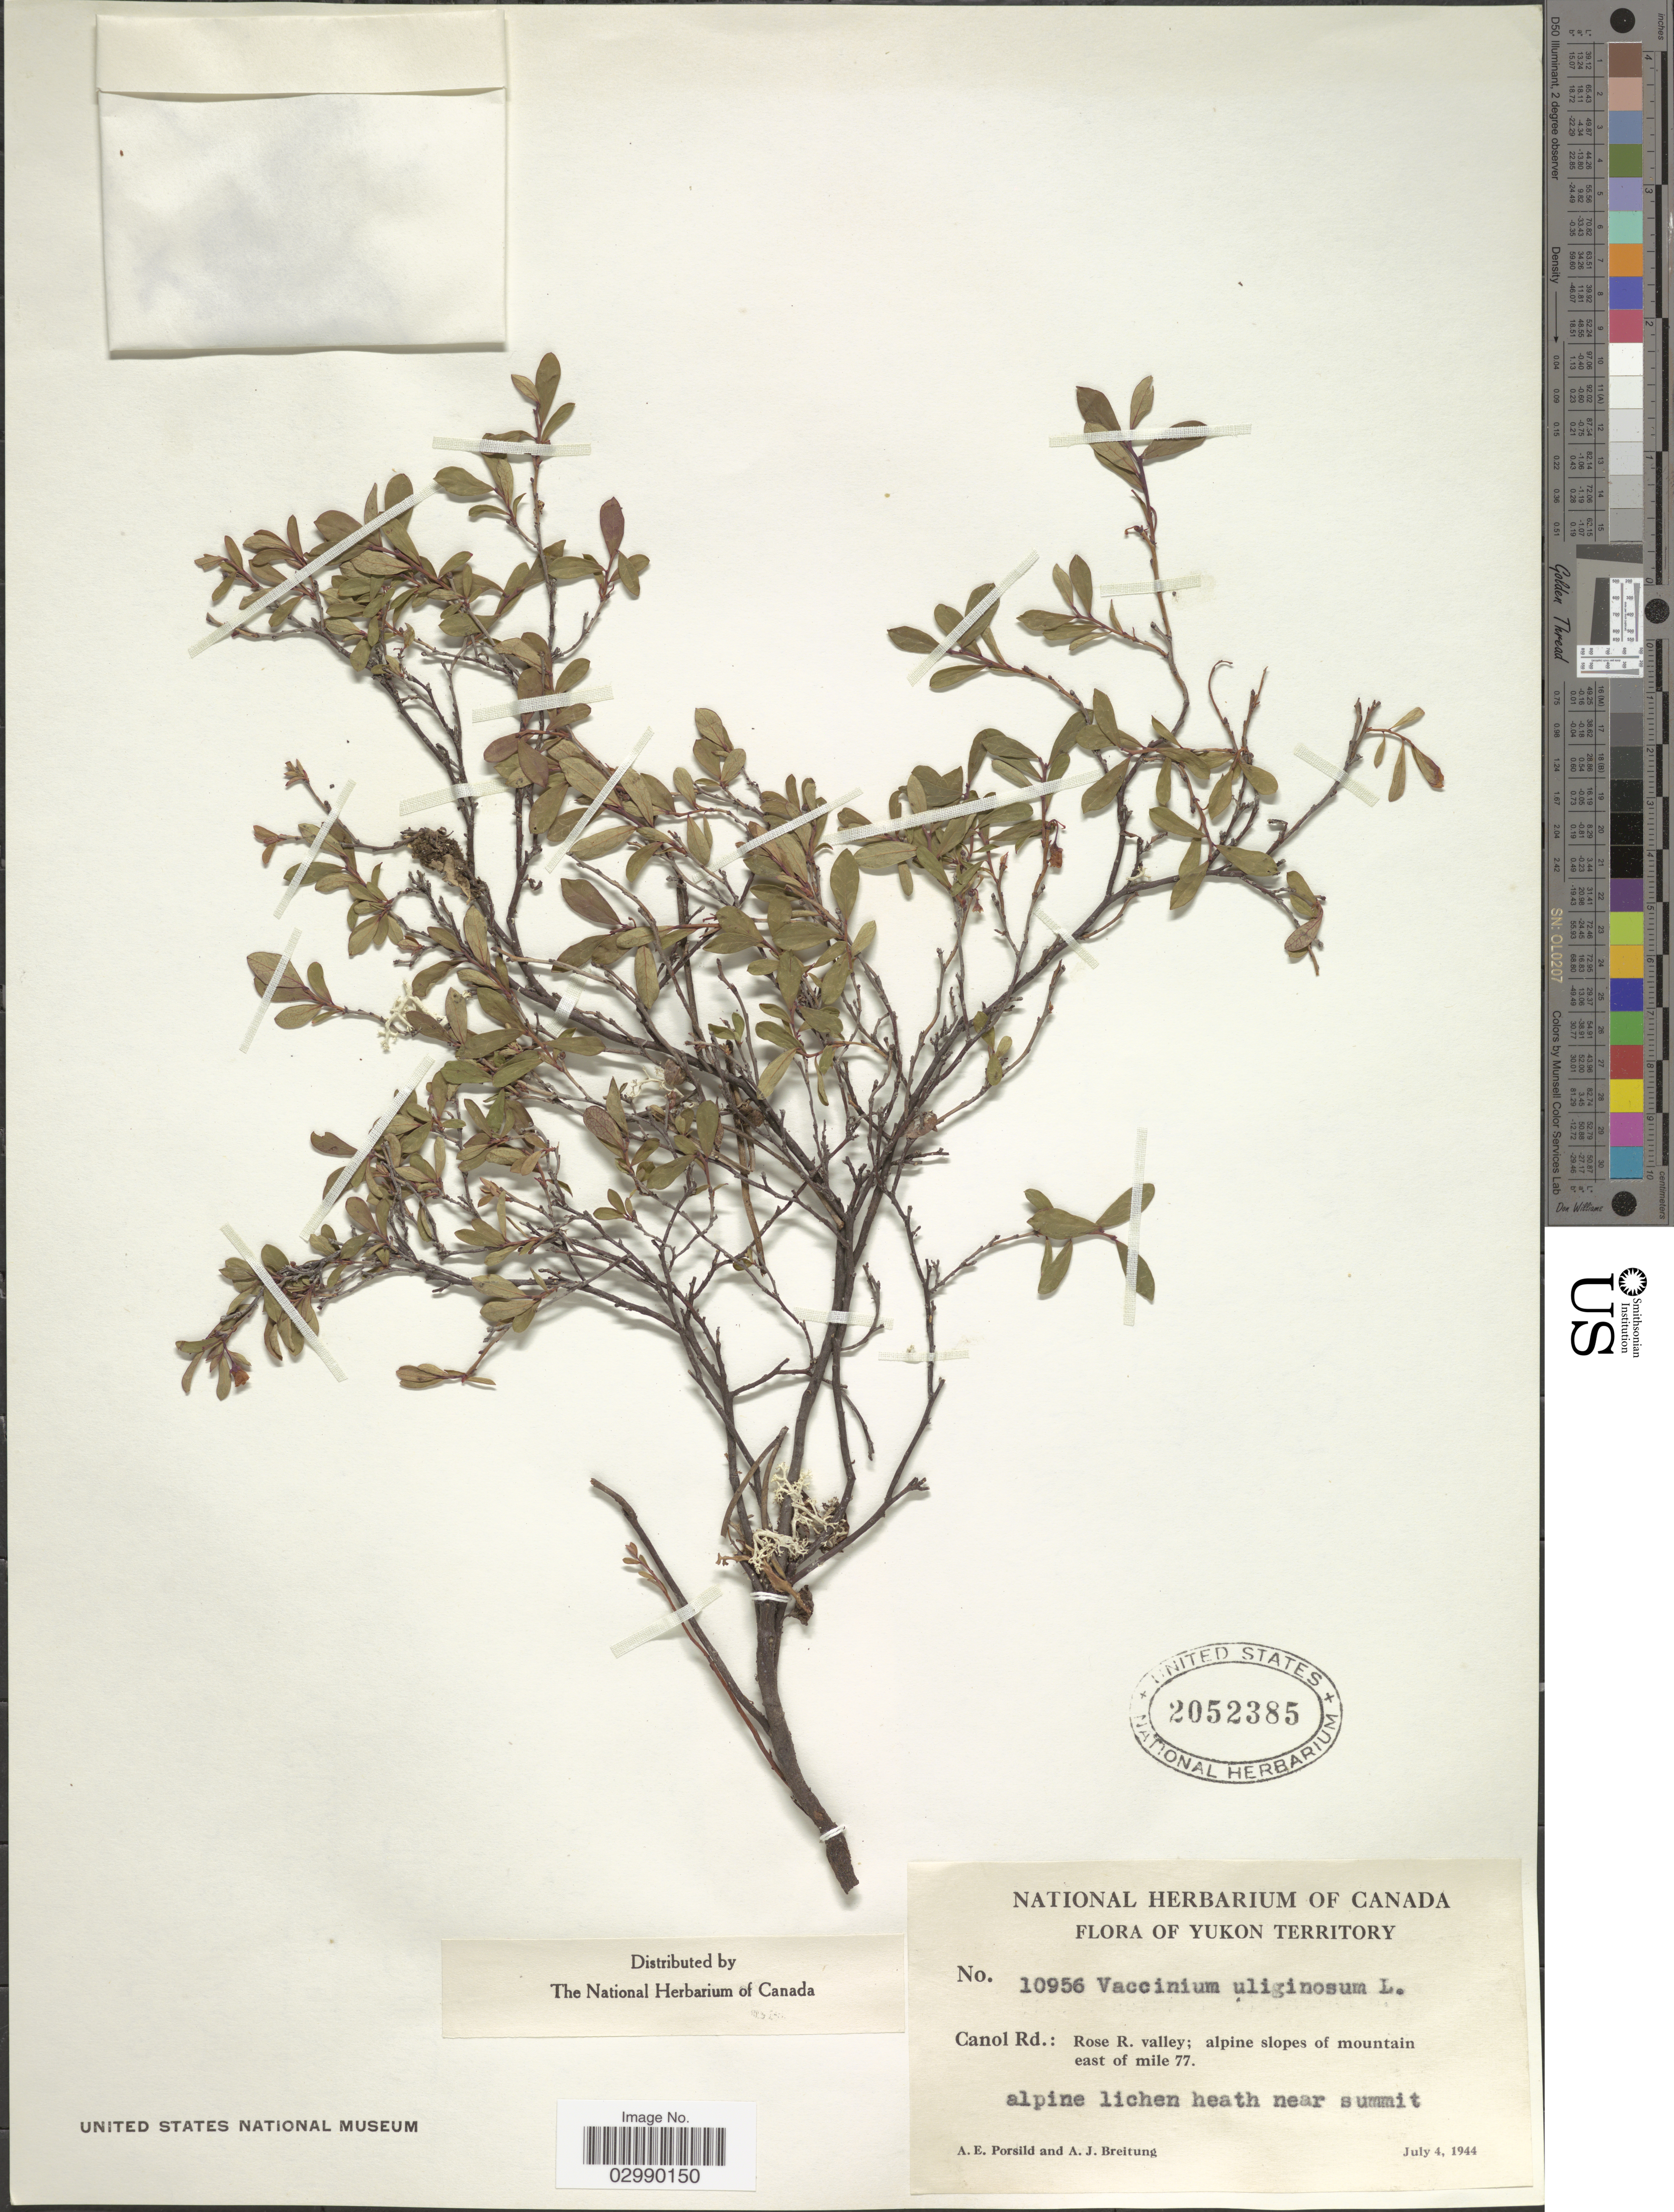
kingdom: Plantae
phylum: Tracheophyta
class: Magnoliopsida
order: Ericales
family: Ericaceae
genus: Vaccinium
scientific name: Vaccinium uliginosum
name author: L.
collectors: A. Porslid & A. Breitung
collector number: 10956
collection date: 1944-07-04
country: Canada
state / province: Yukon Territory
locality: Canol Rd.: Rose R. valley, alpine slopes of mountain east of mile 77.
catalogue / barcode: US 2052385